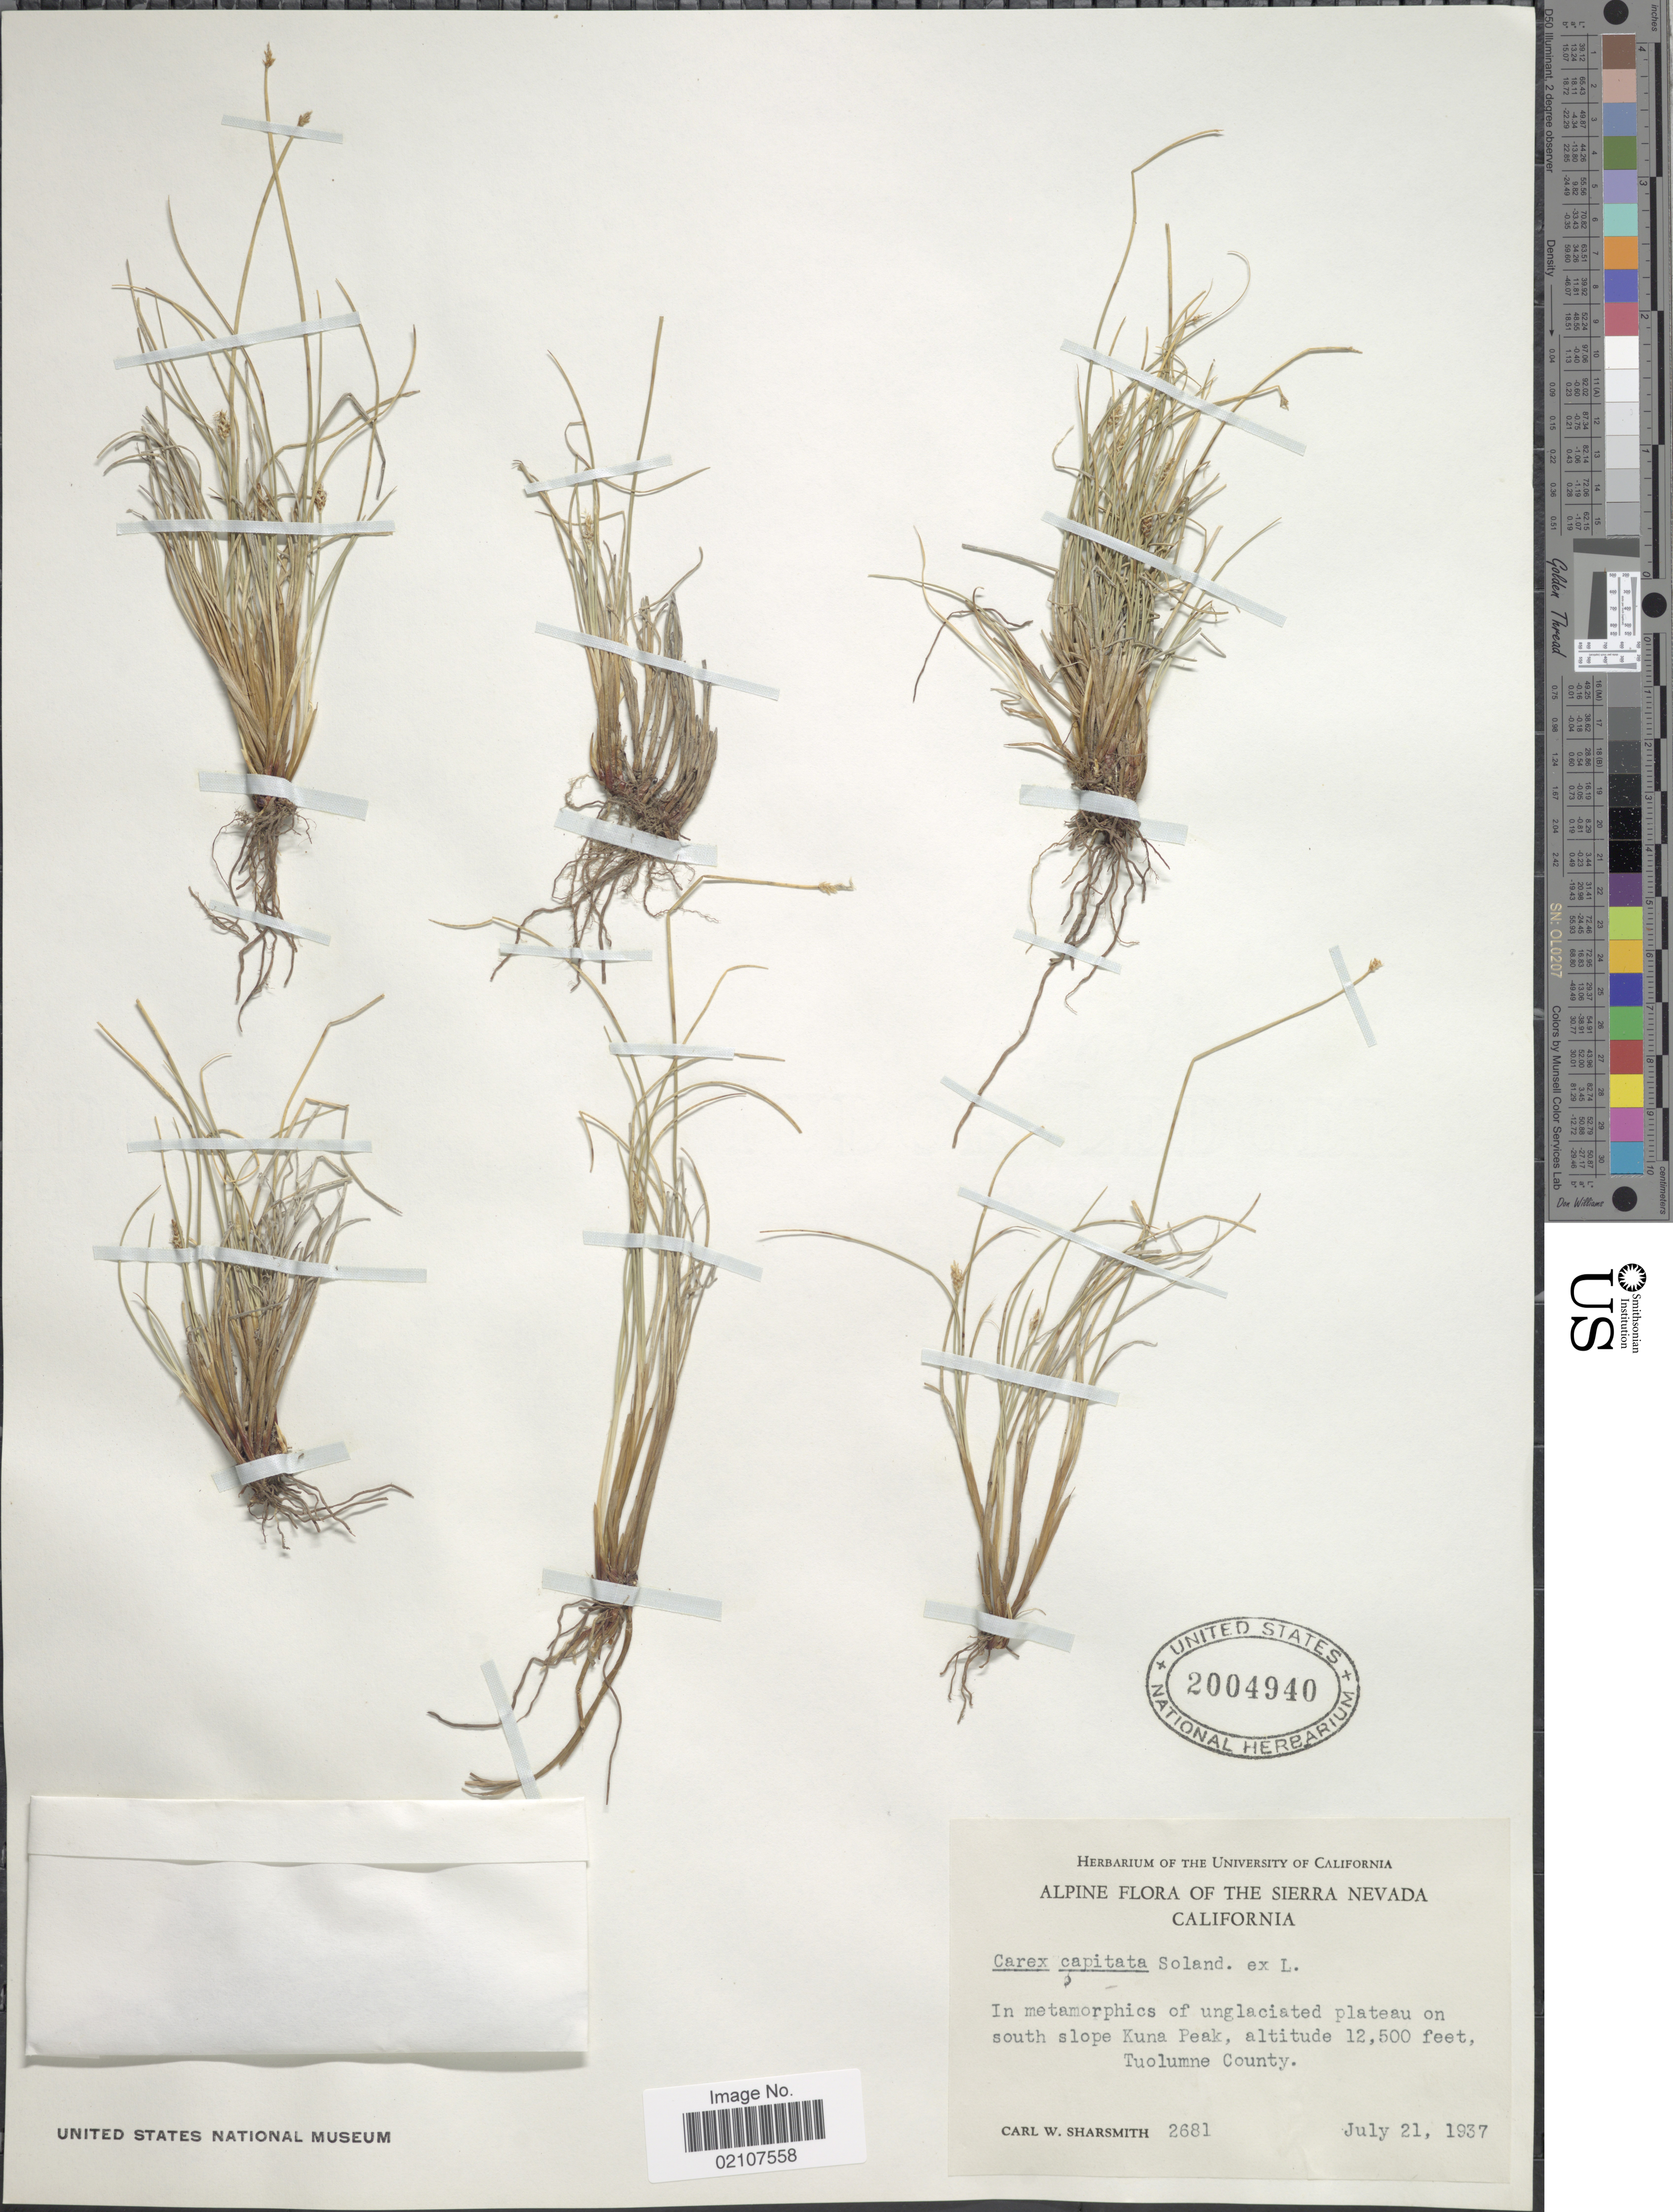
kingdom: Plantae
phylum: Tracheophyta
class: Liliopsida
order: Poales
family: Cyperaceae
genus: Carex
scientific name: Carex capitata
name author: L.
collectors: C. Sharsmith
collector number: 2681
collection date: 1937-07-21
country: United States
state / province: California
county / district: Tuolumne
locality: Alpine of The Sierra Nevada, In metamorphics of unglaciated plateau on south slope Kuna Peak, Tuolumne County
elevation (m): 3810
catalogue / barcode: US 2004940